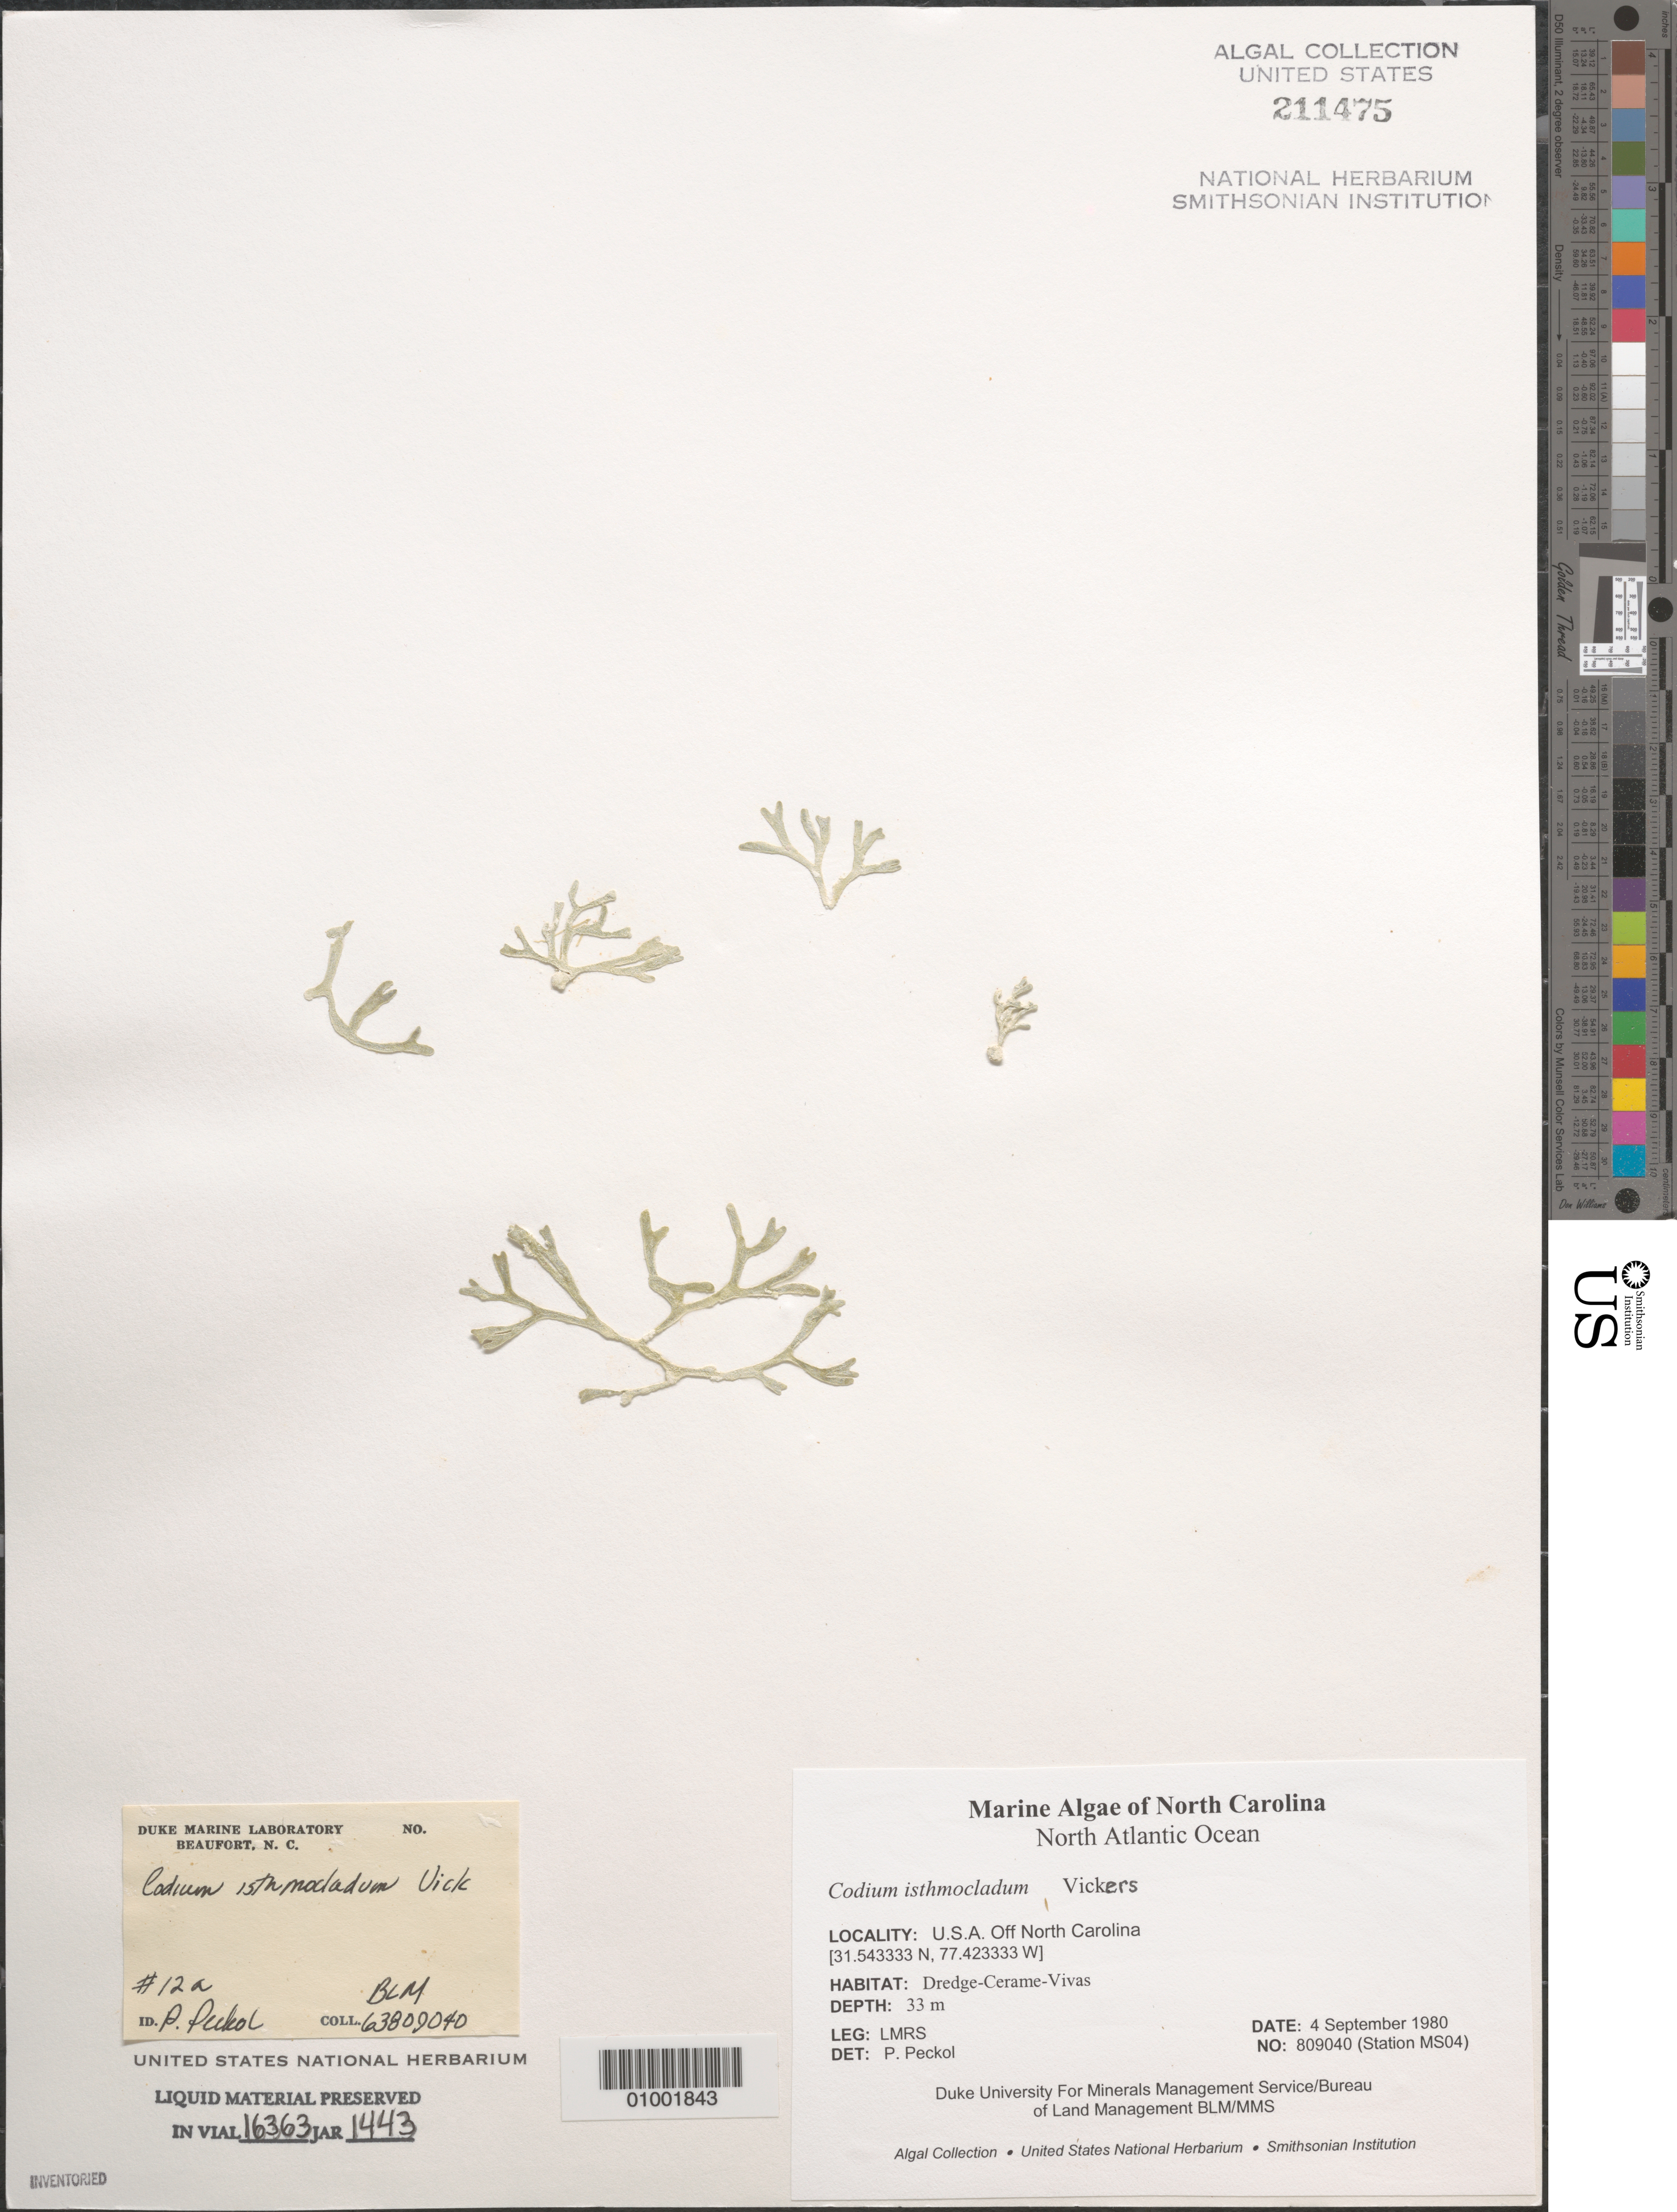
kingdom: Plantae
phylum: Chlorophyta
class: Ulvophyceae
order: Bryopsidales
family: Codiaceae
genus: Codium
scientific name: Codium isthmocladum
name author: Vickers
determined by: Peckol, P.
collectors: LMRS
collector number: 809040 (Station MS04)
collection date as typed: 04 Sep 1980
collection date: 1980-09-04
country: United States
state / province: North Carolina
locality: North Atlantic Ocean off North Carolina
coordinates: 33.543333 N, 77.423333 W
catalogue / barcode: US 211475